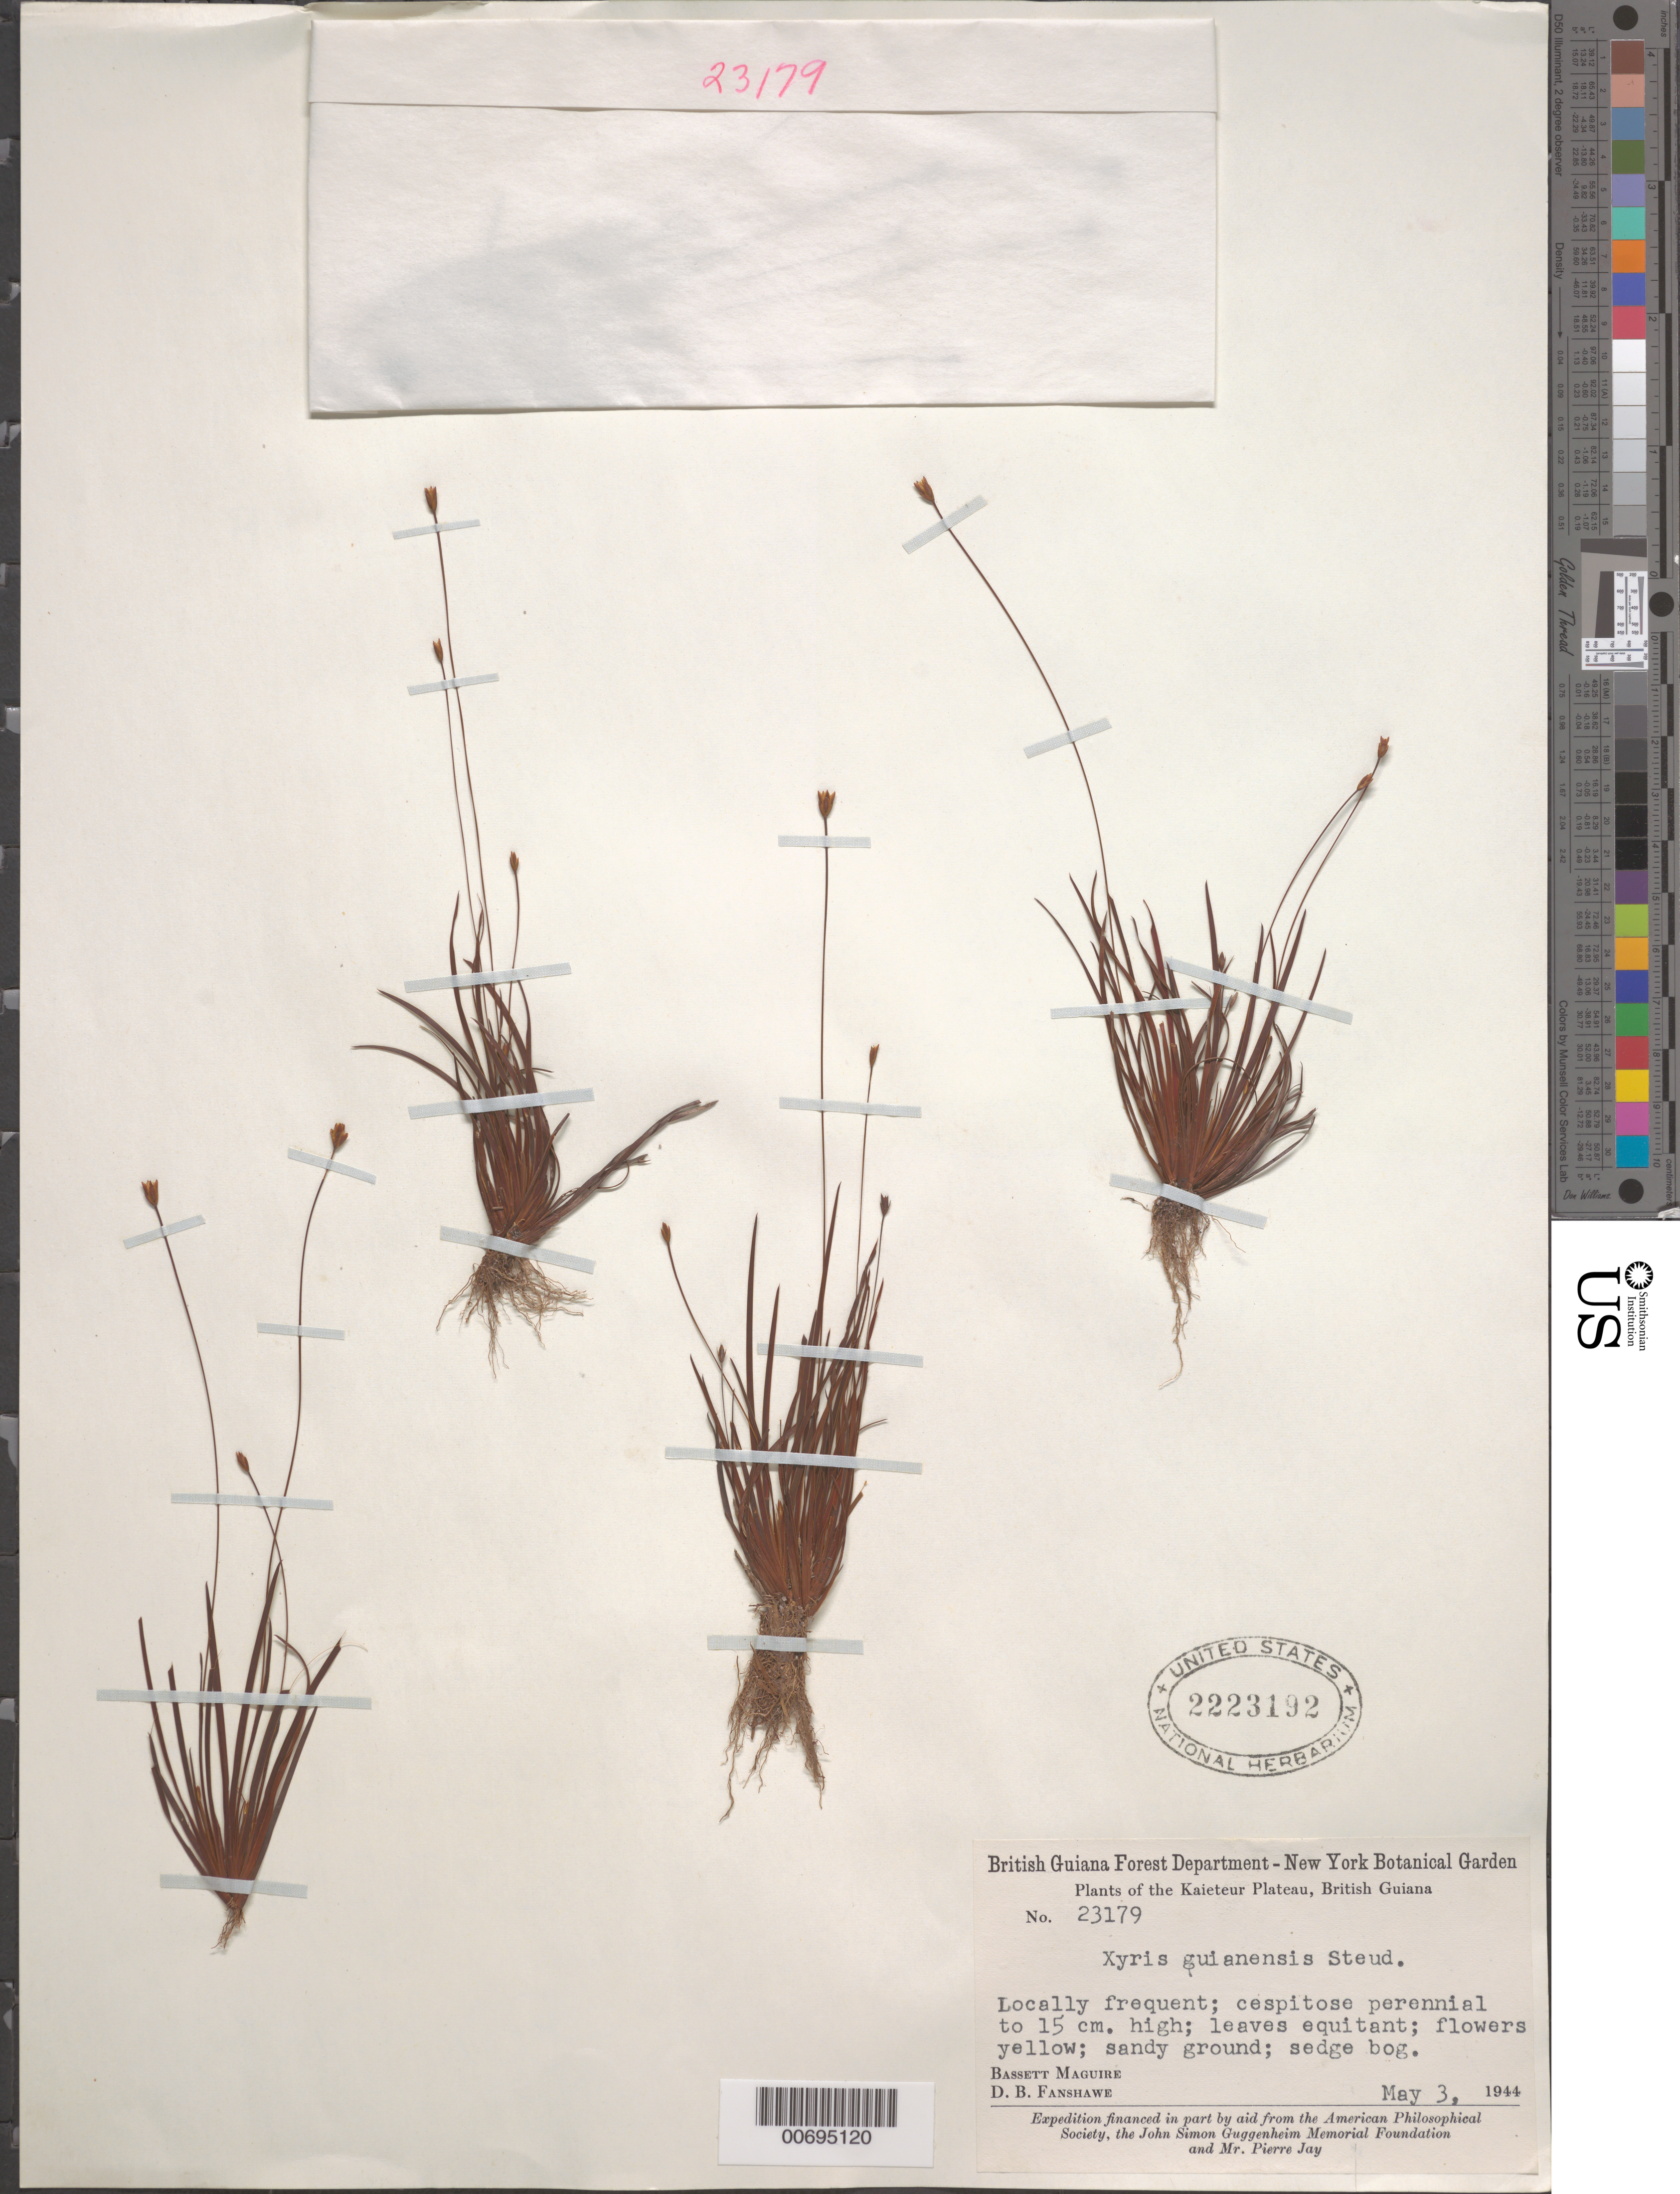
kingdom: Plantae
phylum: Tracheophyta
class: Liliopsida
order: Poales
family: Xyridaceae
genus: Xyris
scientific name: Xyris guianensis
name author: Steud.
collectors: B. Maguire & D. B. Fanshawe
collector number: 23179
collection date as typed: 3-May-44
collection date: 1944-05-03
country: Guyana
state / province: Potaro-Siparuni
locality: Kaieteur Plateau, Potaro River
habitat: Sandy ground; sedge bog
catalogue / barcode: US 2223192